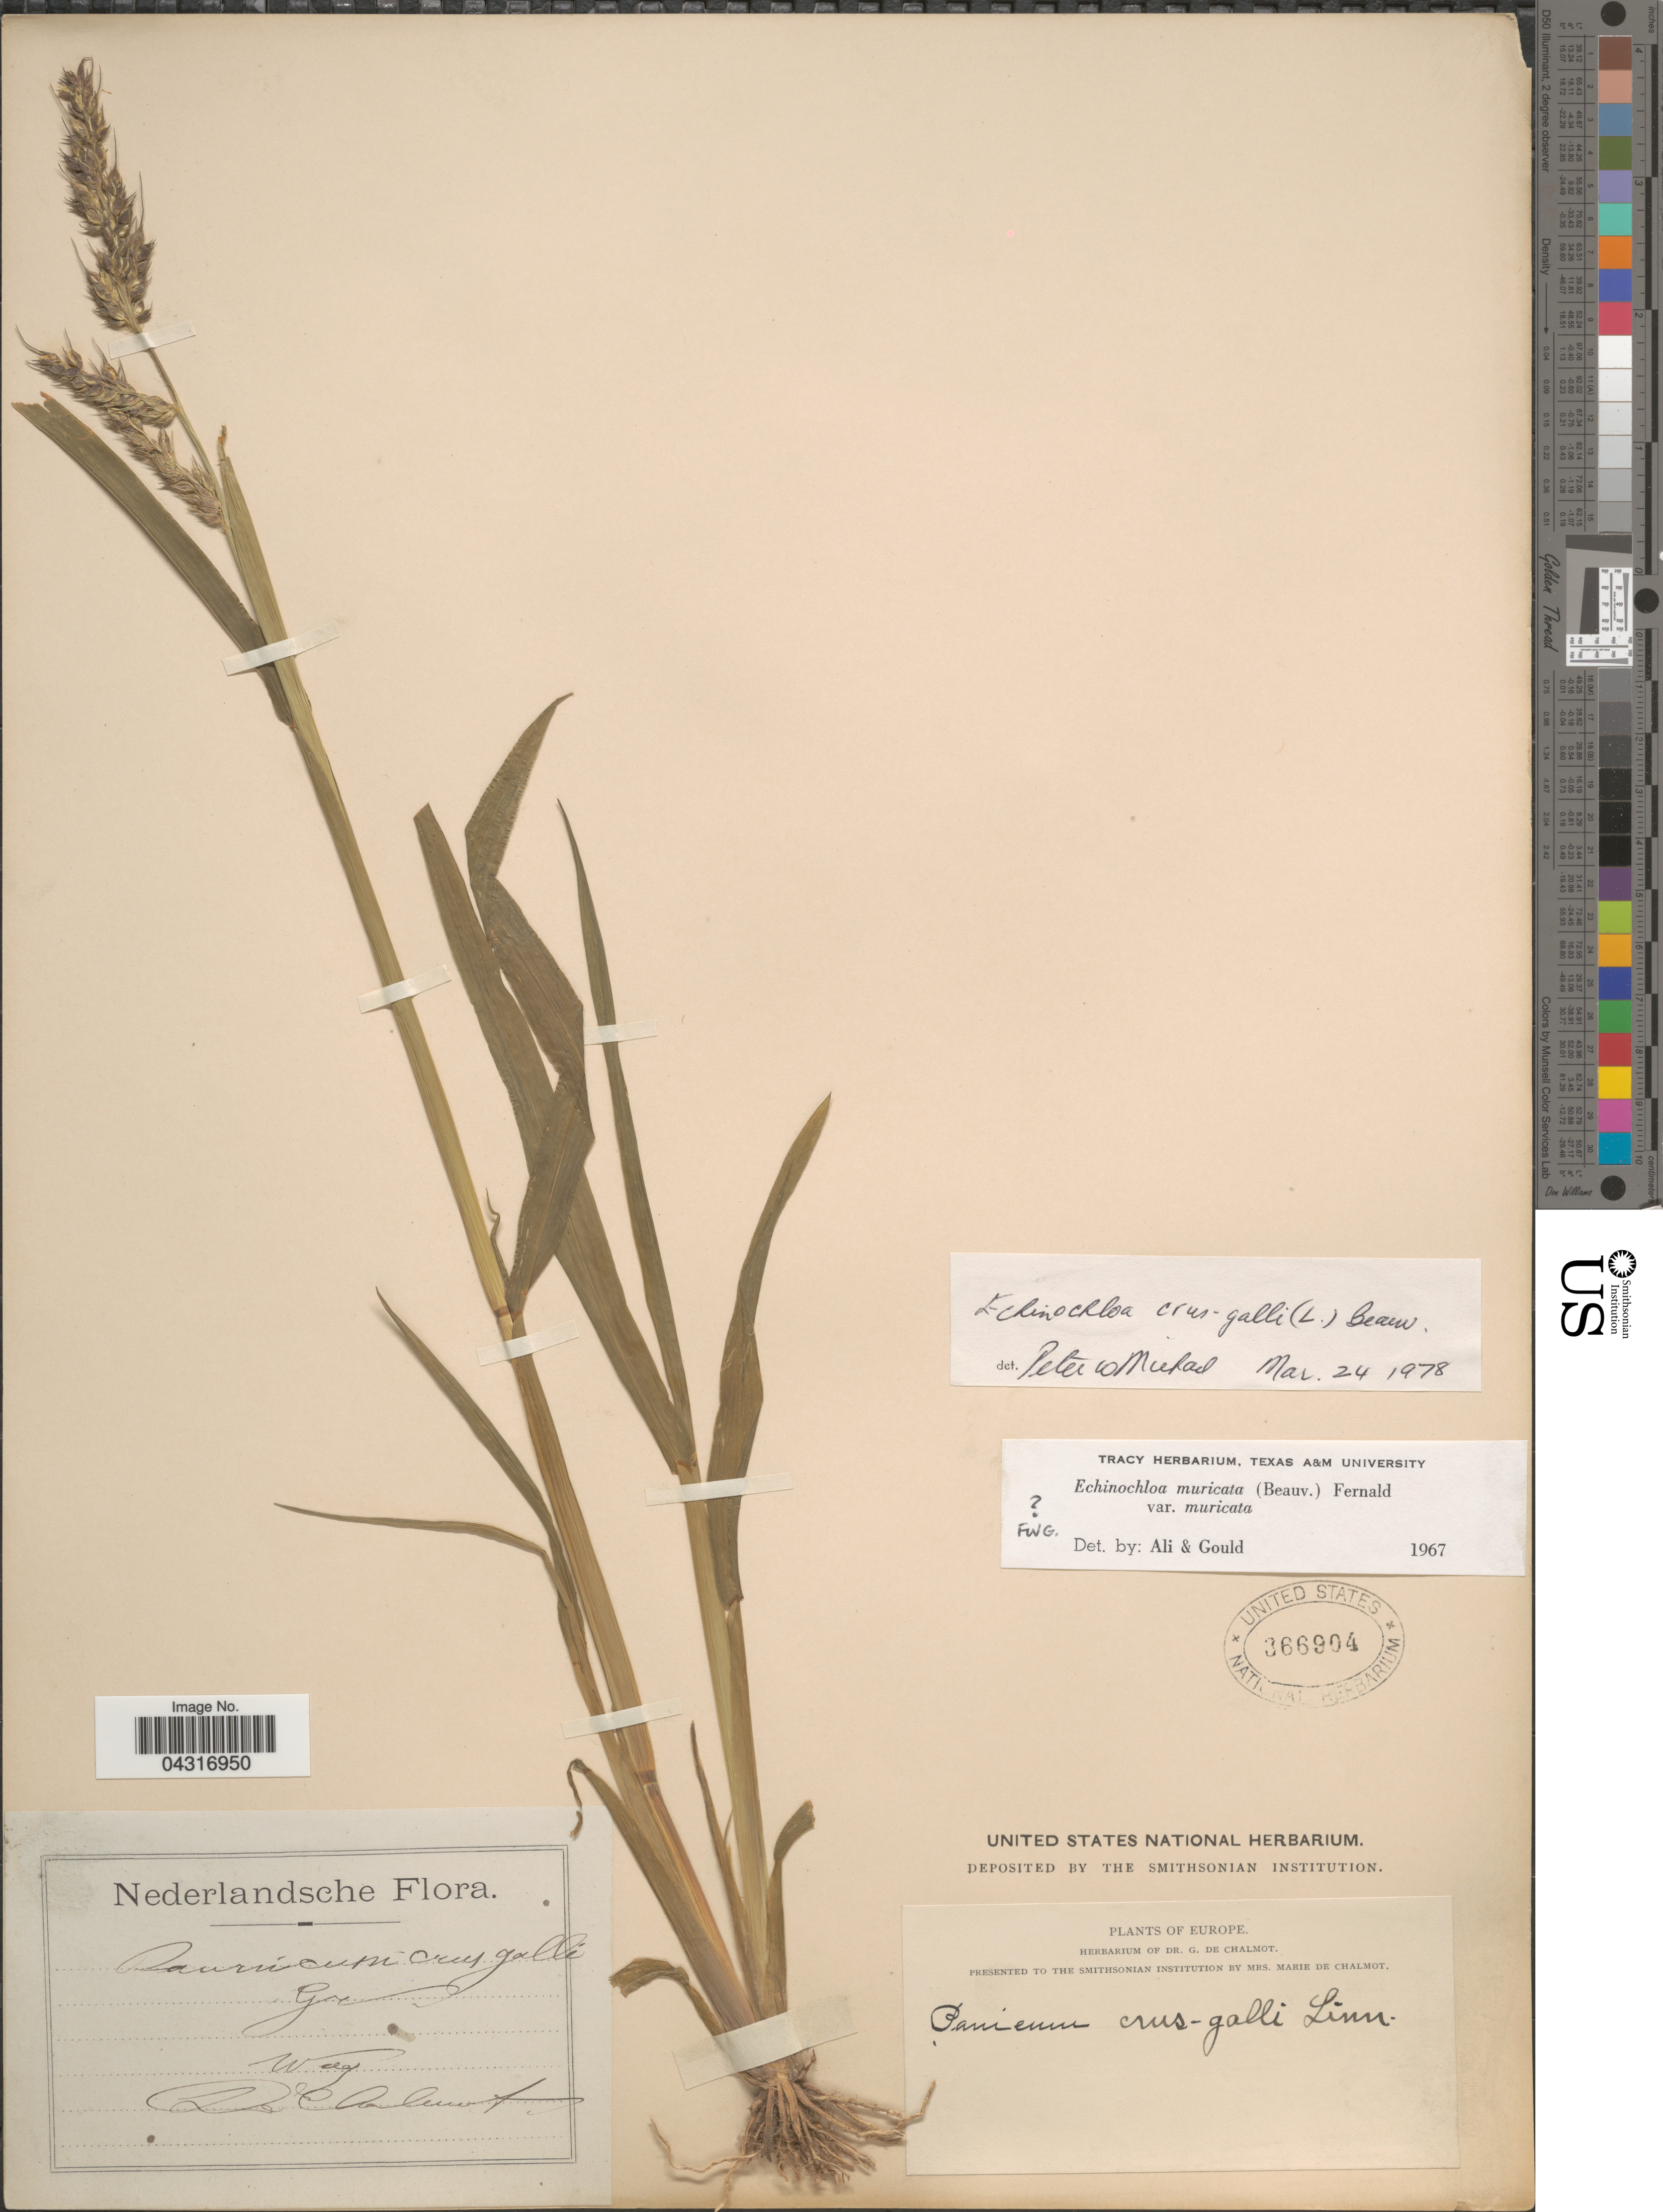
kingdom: Plantae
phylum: Tracheophyta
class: Liliopsida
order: Poales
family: Poaceae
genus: Echinochloa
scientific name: Echinochloa crus-galli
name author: (L.) P. Beauv.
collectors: G. de Chalmot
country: Netherlands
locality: Gr. Weg.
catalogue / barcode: US 366904